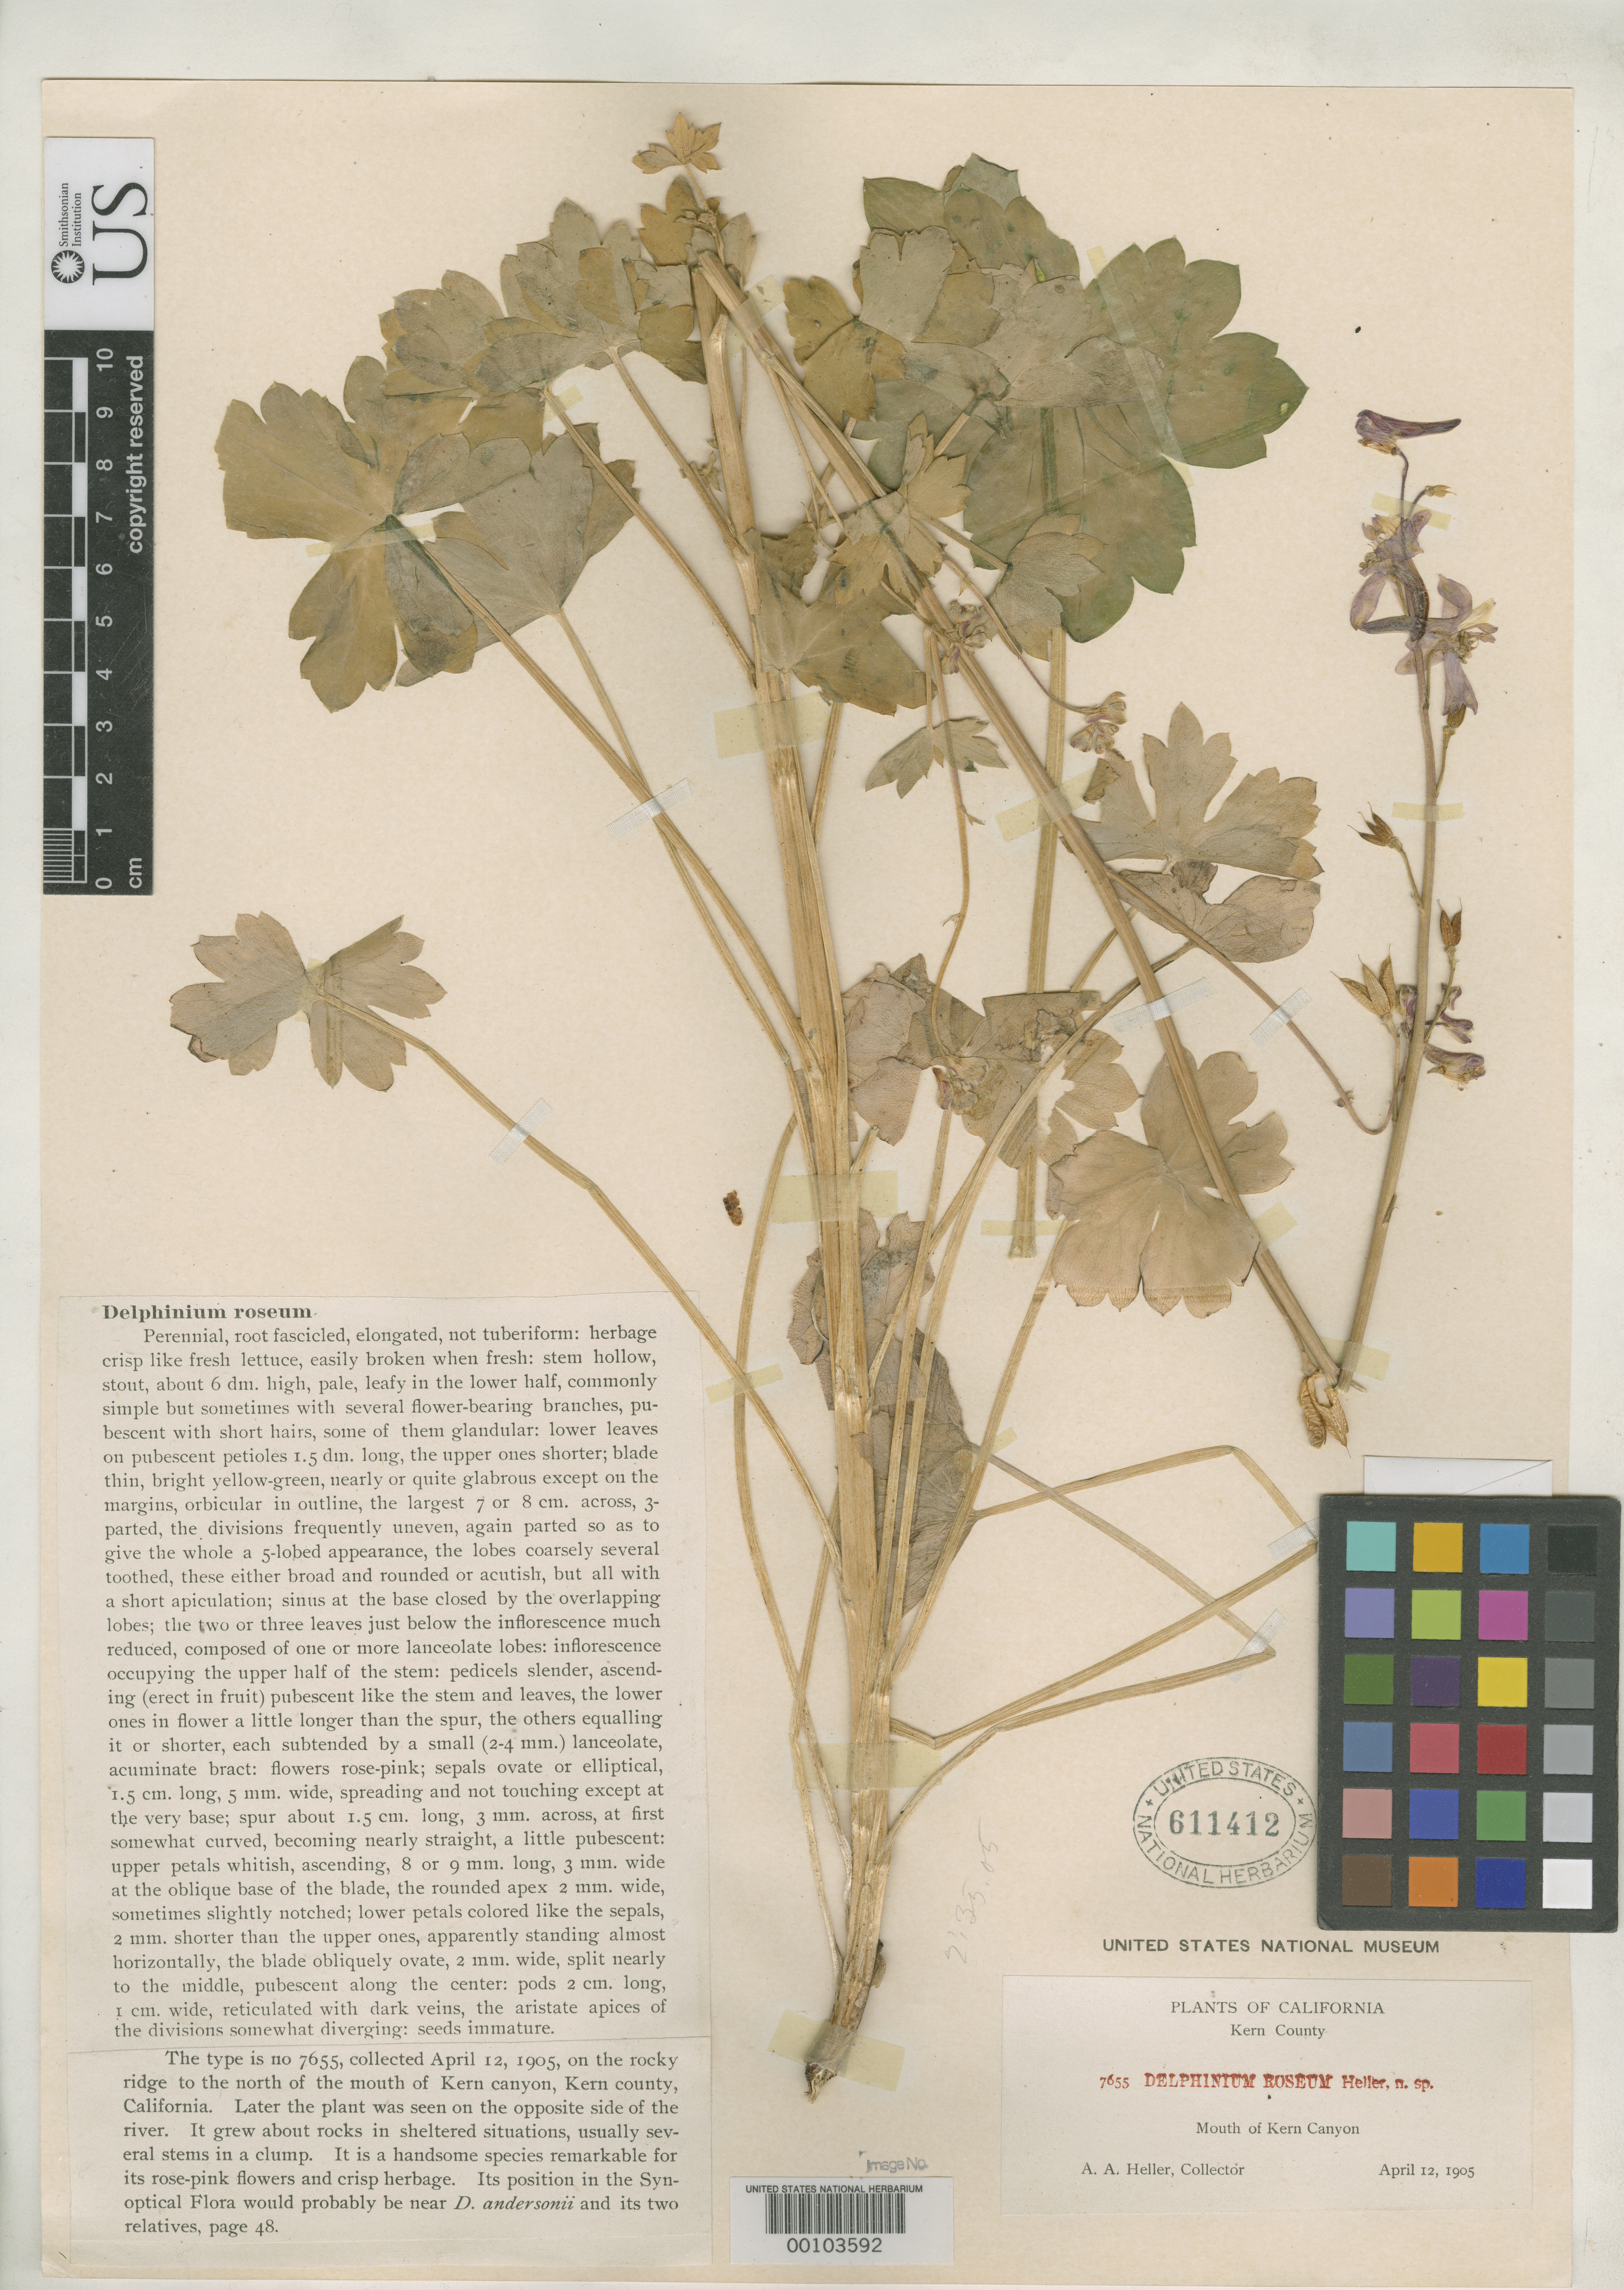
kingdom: Plantae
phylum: Tracheophyta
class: Magnoliopsida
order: Ranunculales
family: Ranunculaceae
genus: Delphinium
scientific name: Delphinium roseum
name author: A. Heller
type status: Isotype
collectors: A. A. Heller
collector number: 7655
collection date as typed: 12 Apr 1905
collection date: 1905-04-12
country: United States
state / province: California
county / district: Kern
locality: North of mouth of Kern Canyon.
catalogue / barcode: US 611412